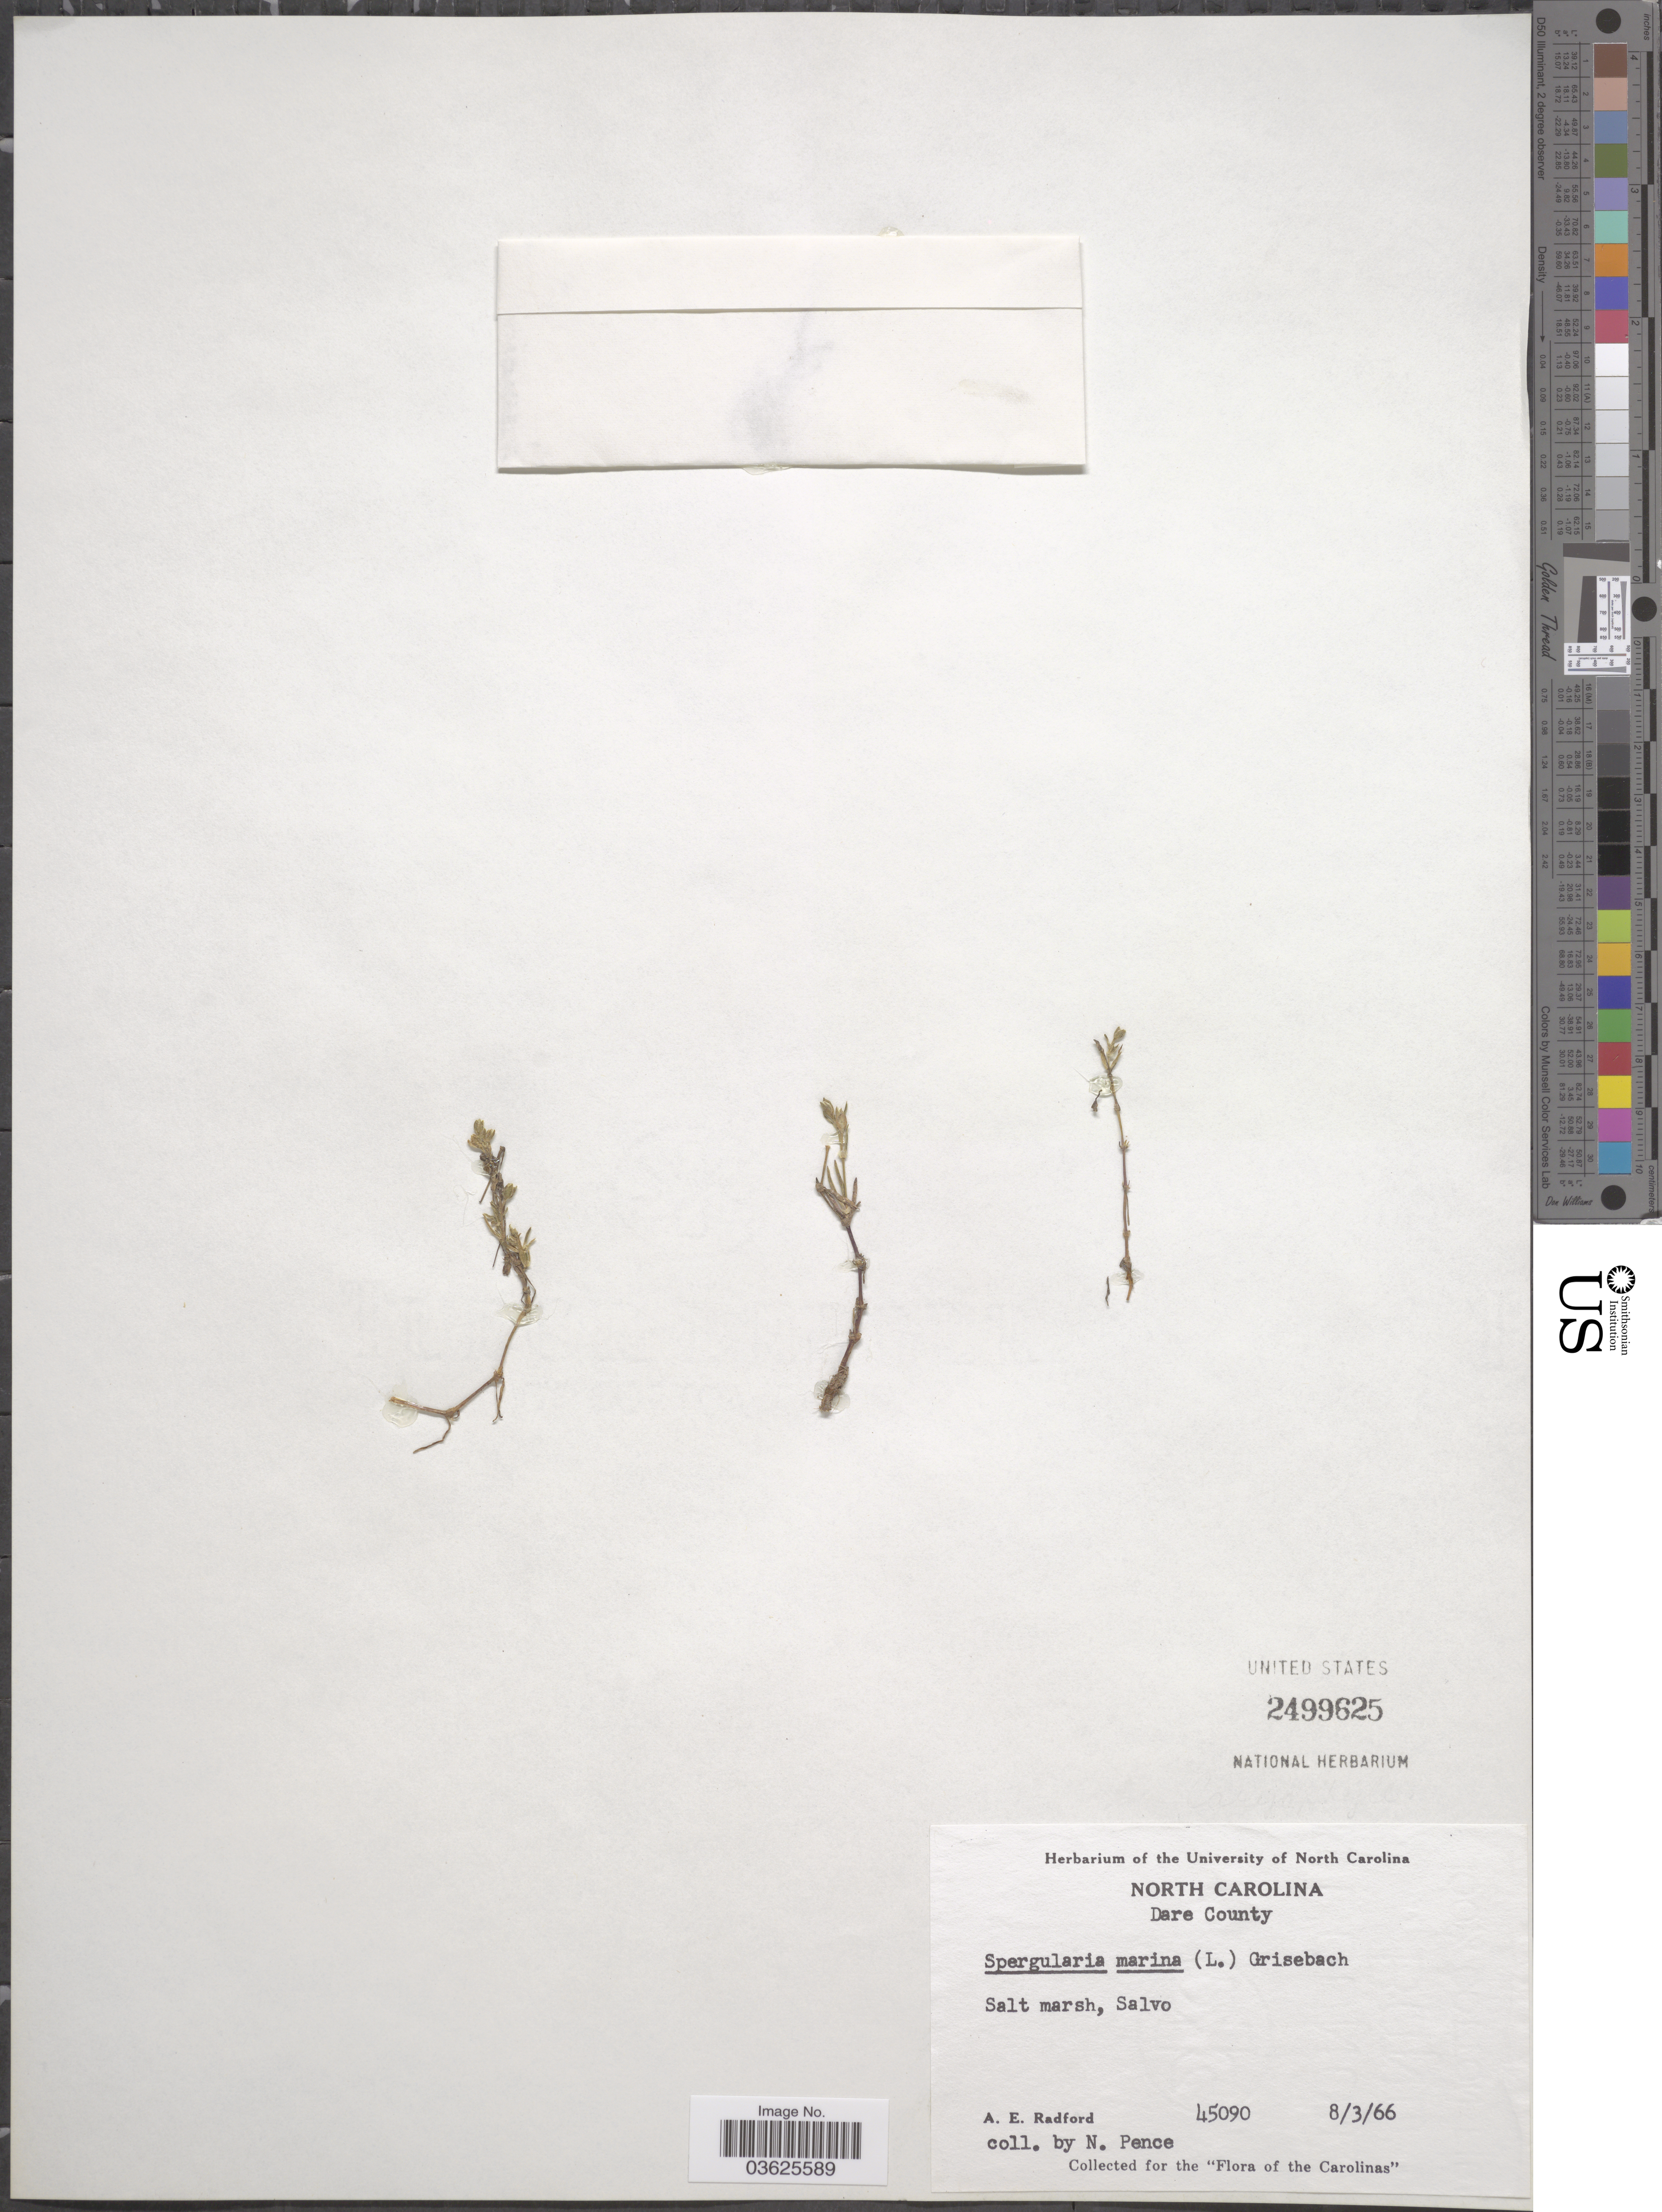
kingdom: Plantae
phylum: Tracheophyta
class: Magnoliopsida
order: Caryophyllales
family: Caryophyllaceae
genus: Spergularia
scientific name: Spergularia marina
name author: (L.) Griseb.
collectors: A. E. Radford & N. Pence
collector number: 45090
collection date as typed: Transcribed d/m/y: 3/8/66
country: United States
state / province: North Carolina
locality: Dare County. Salt marsh, Salvo.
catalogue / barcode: US 2499625